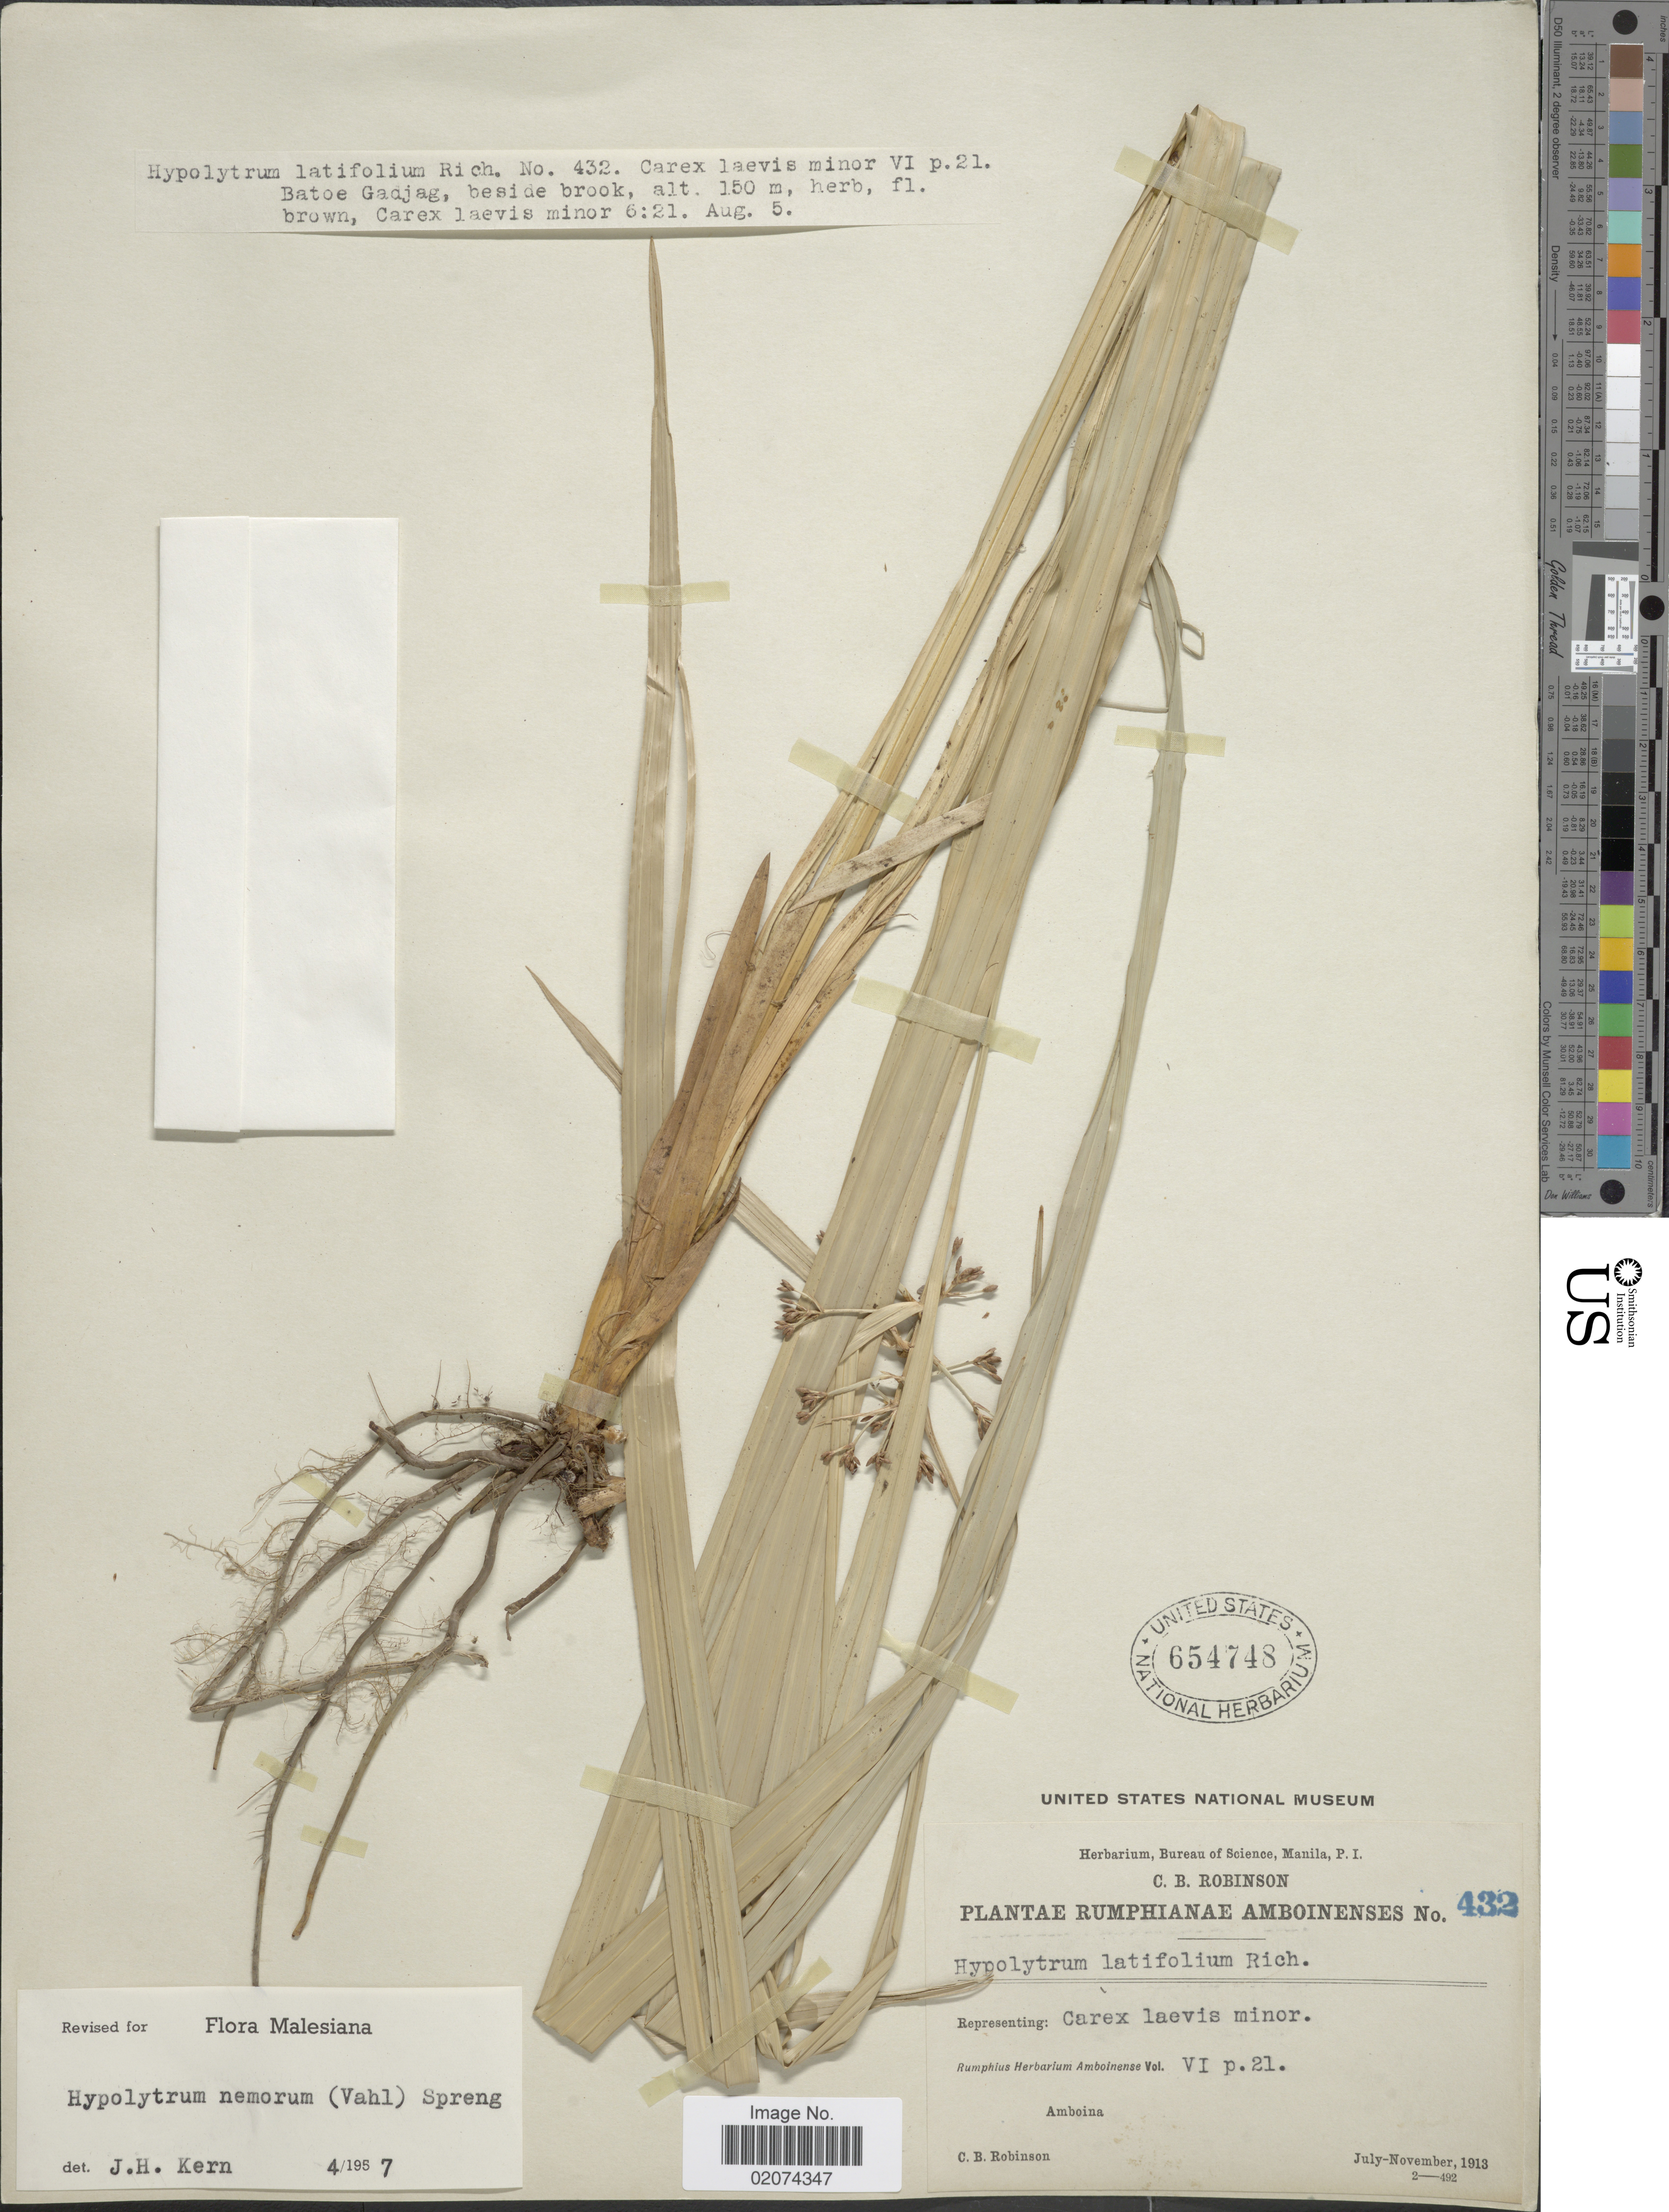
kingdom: Plantae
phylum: Tracheophyta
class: Liliopsida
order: Poales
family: Cyperaceae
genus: Hypolytrum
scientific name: Hypolytrum nemorum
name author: (Vahl) Spreng.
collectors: C. Robinson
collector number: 432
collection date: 1913-08-05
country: Indonesia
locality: Rumphianae Amboinenses. Amboina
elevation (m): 150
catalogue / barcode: US 654748